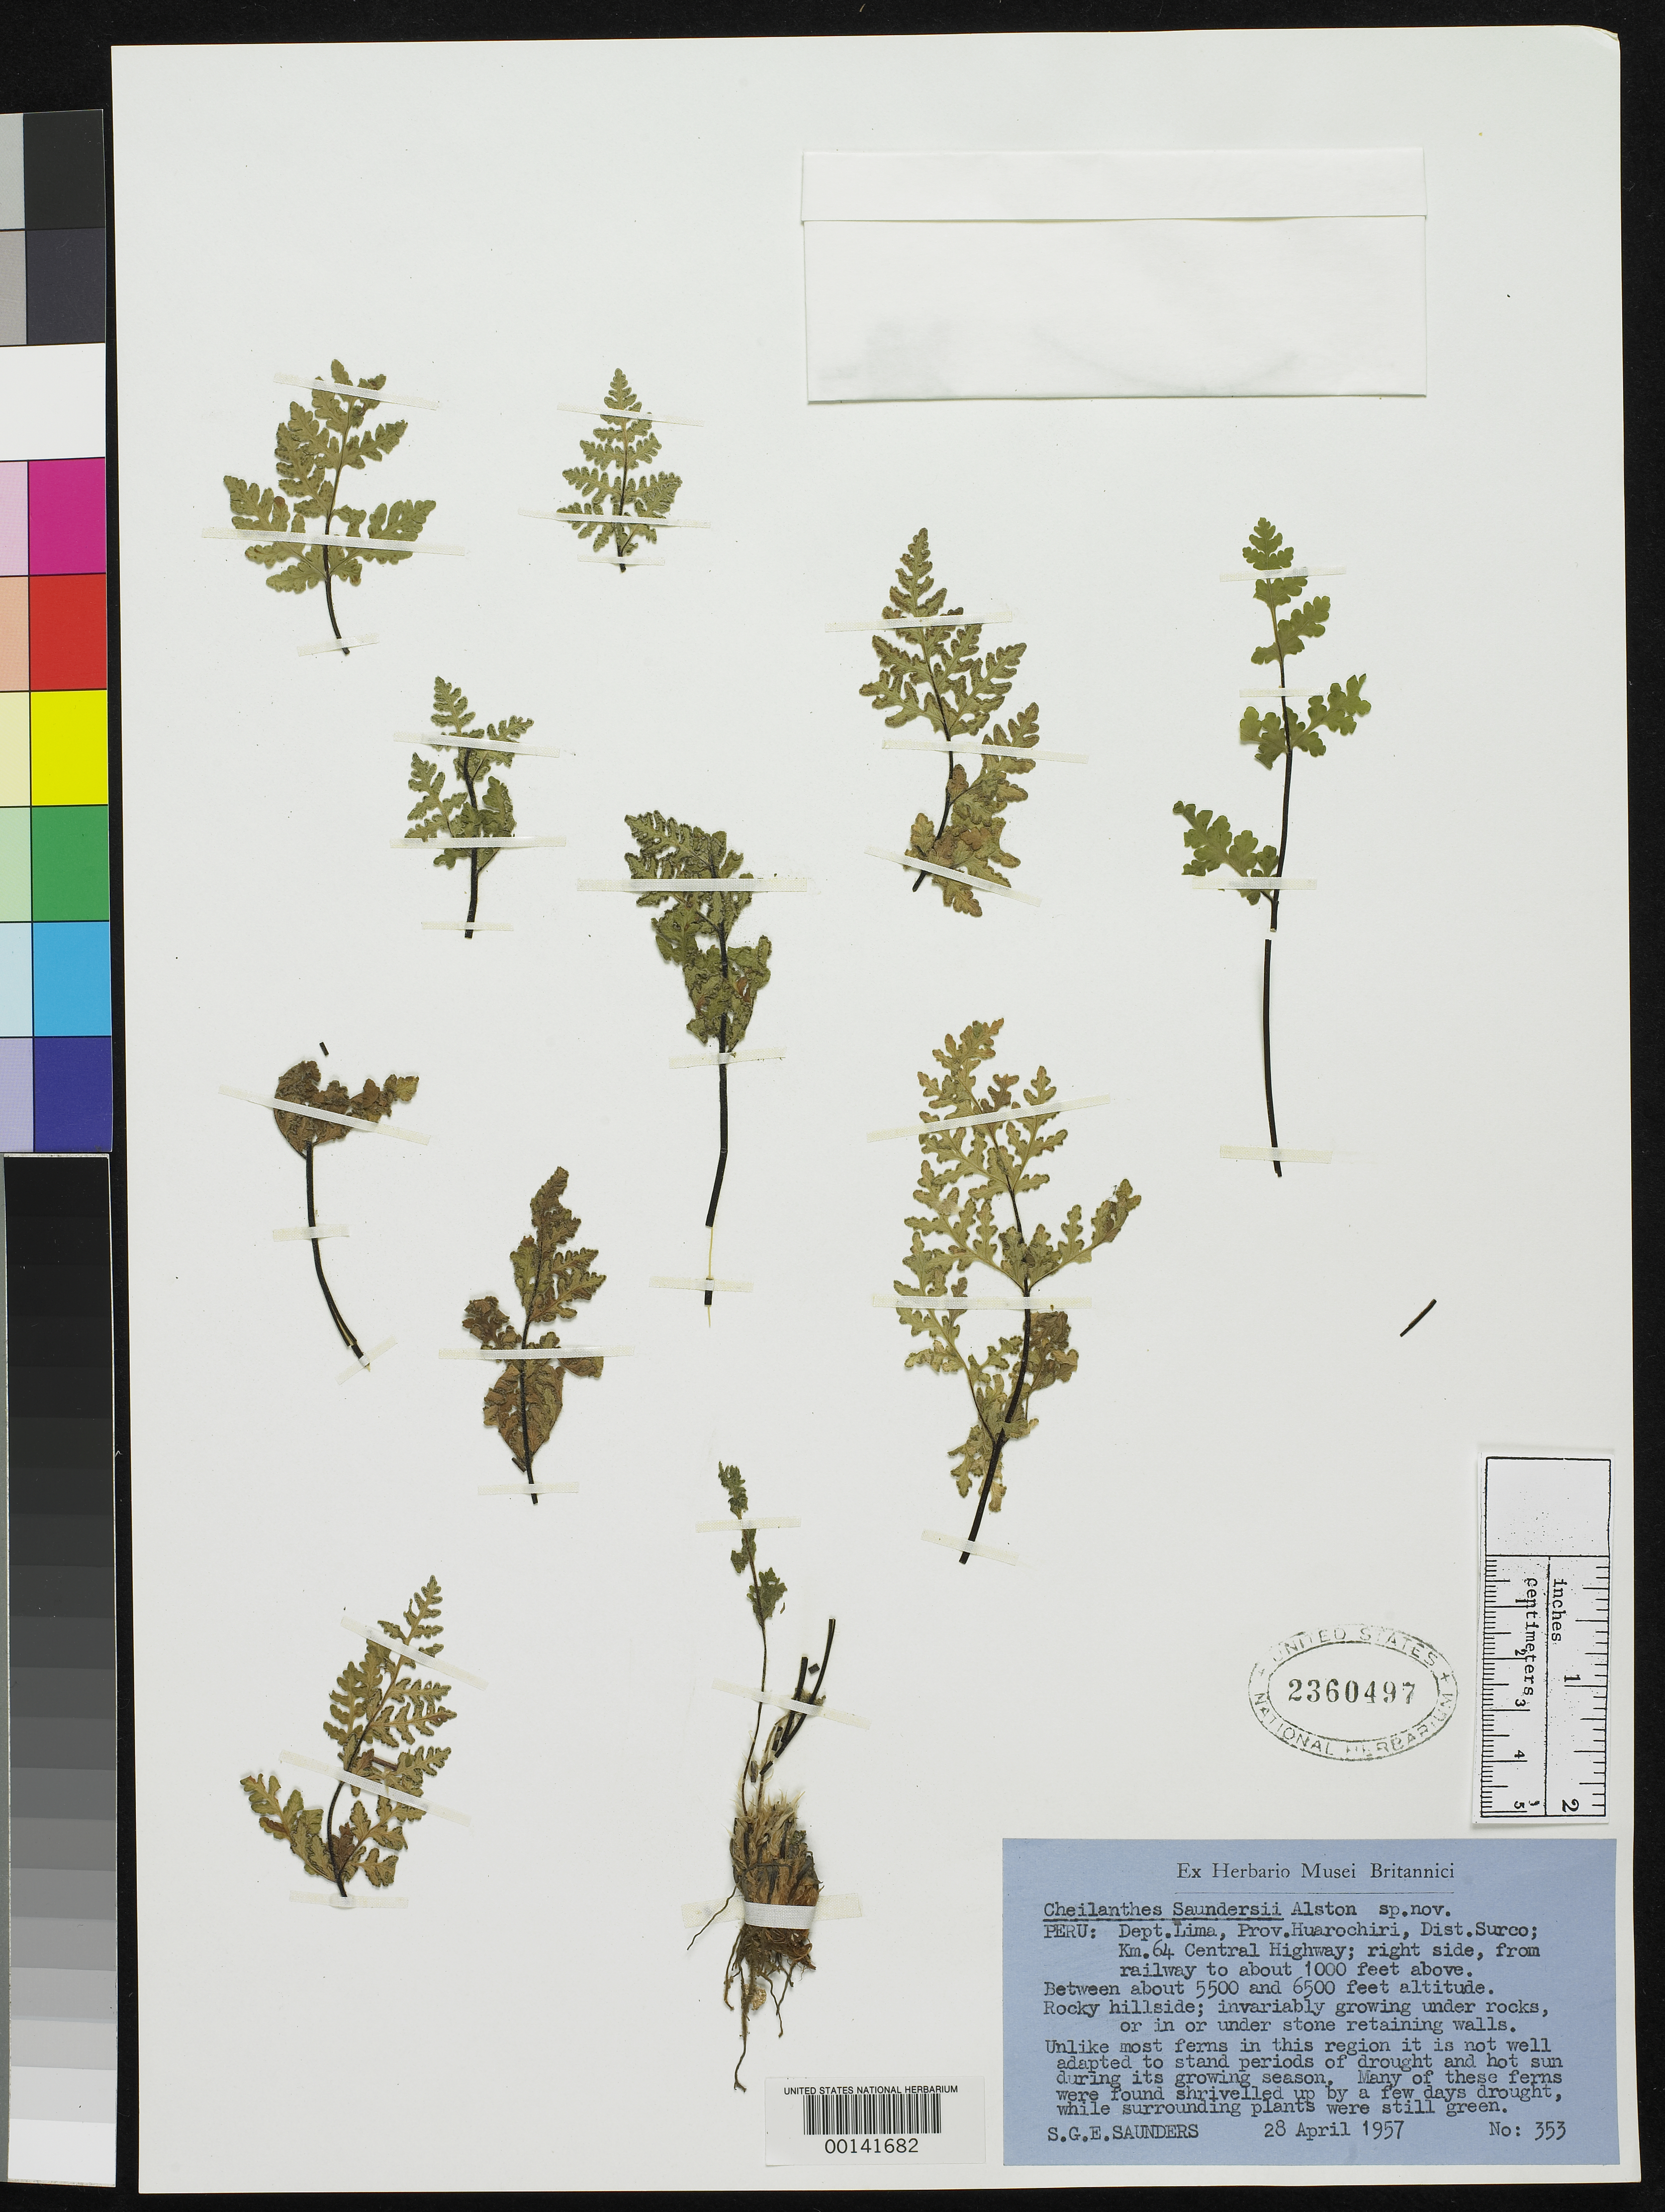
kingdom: Plantae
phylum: Tracheophyta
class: Polypodiopsida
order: Polypodiales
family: Pteridaceae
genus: Cheilanthes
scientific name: Cheilanthes saundersii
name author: Alston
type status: Isotype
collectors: S. G. E. Saunders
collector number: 353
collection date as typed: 28 Apr 1957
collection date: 1957-04-28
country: Peru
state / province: Lima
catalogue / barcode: US 2360497